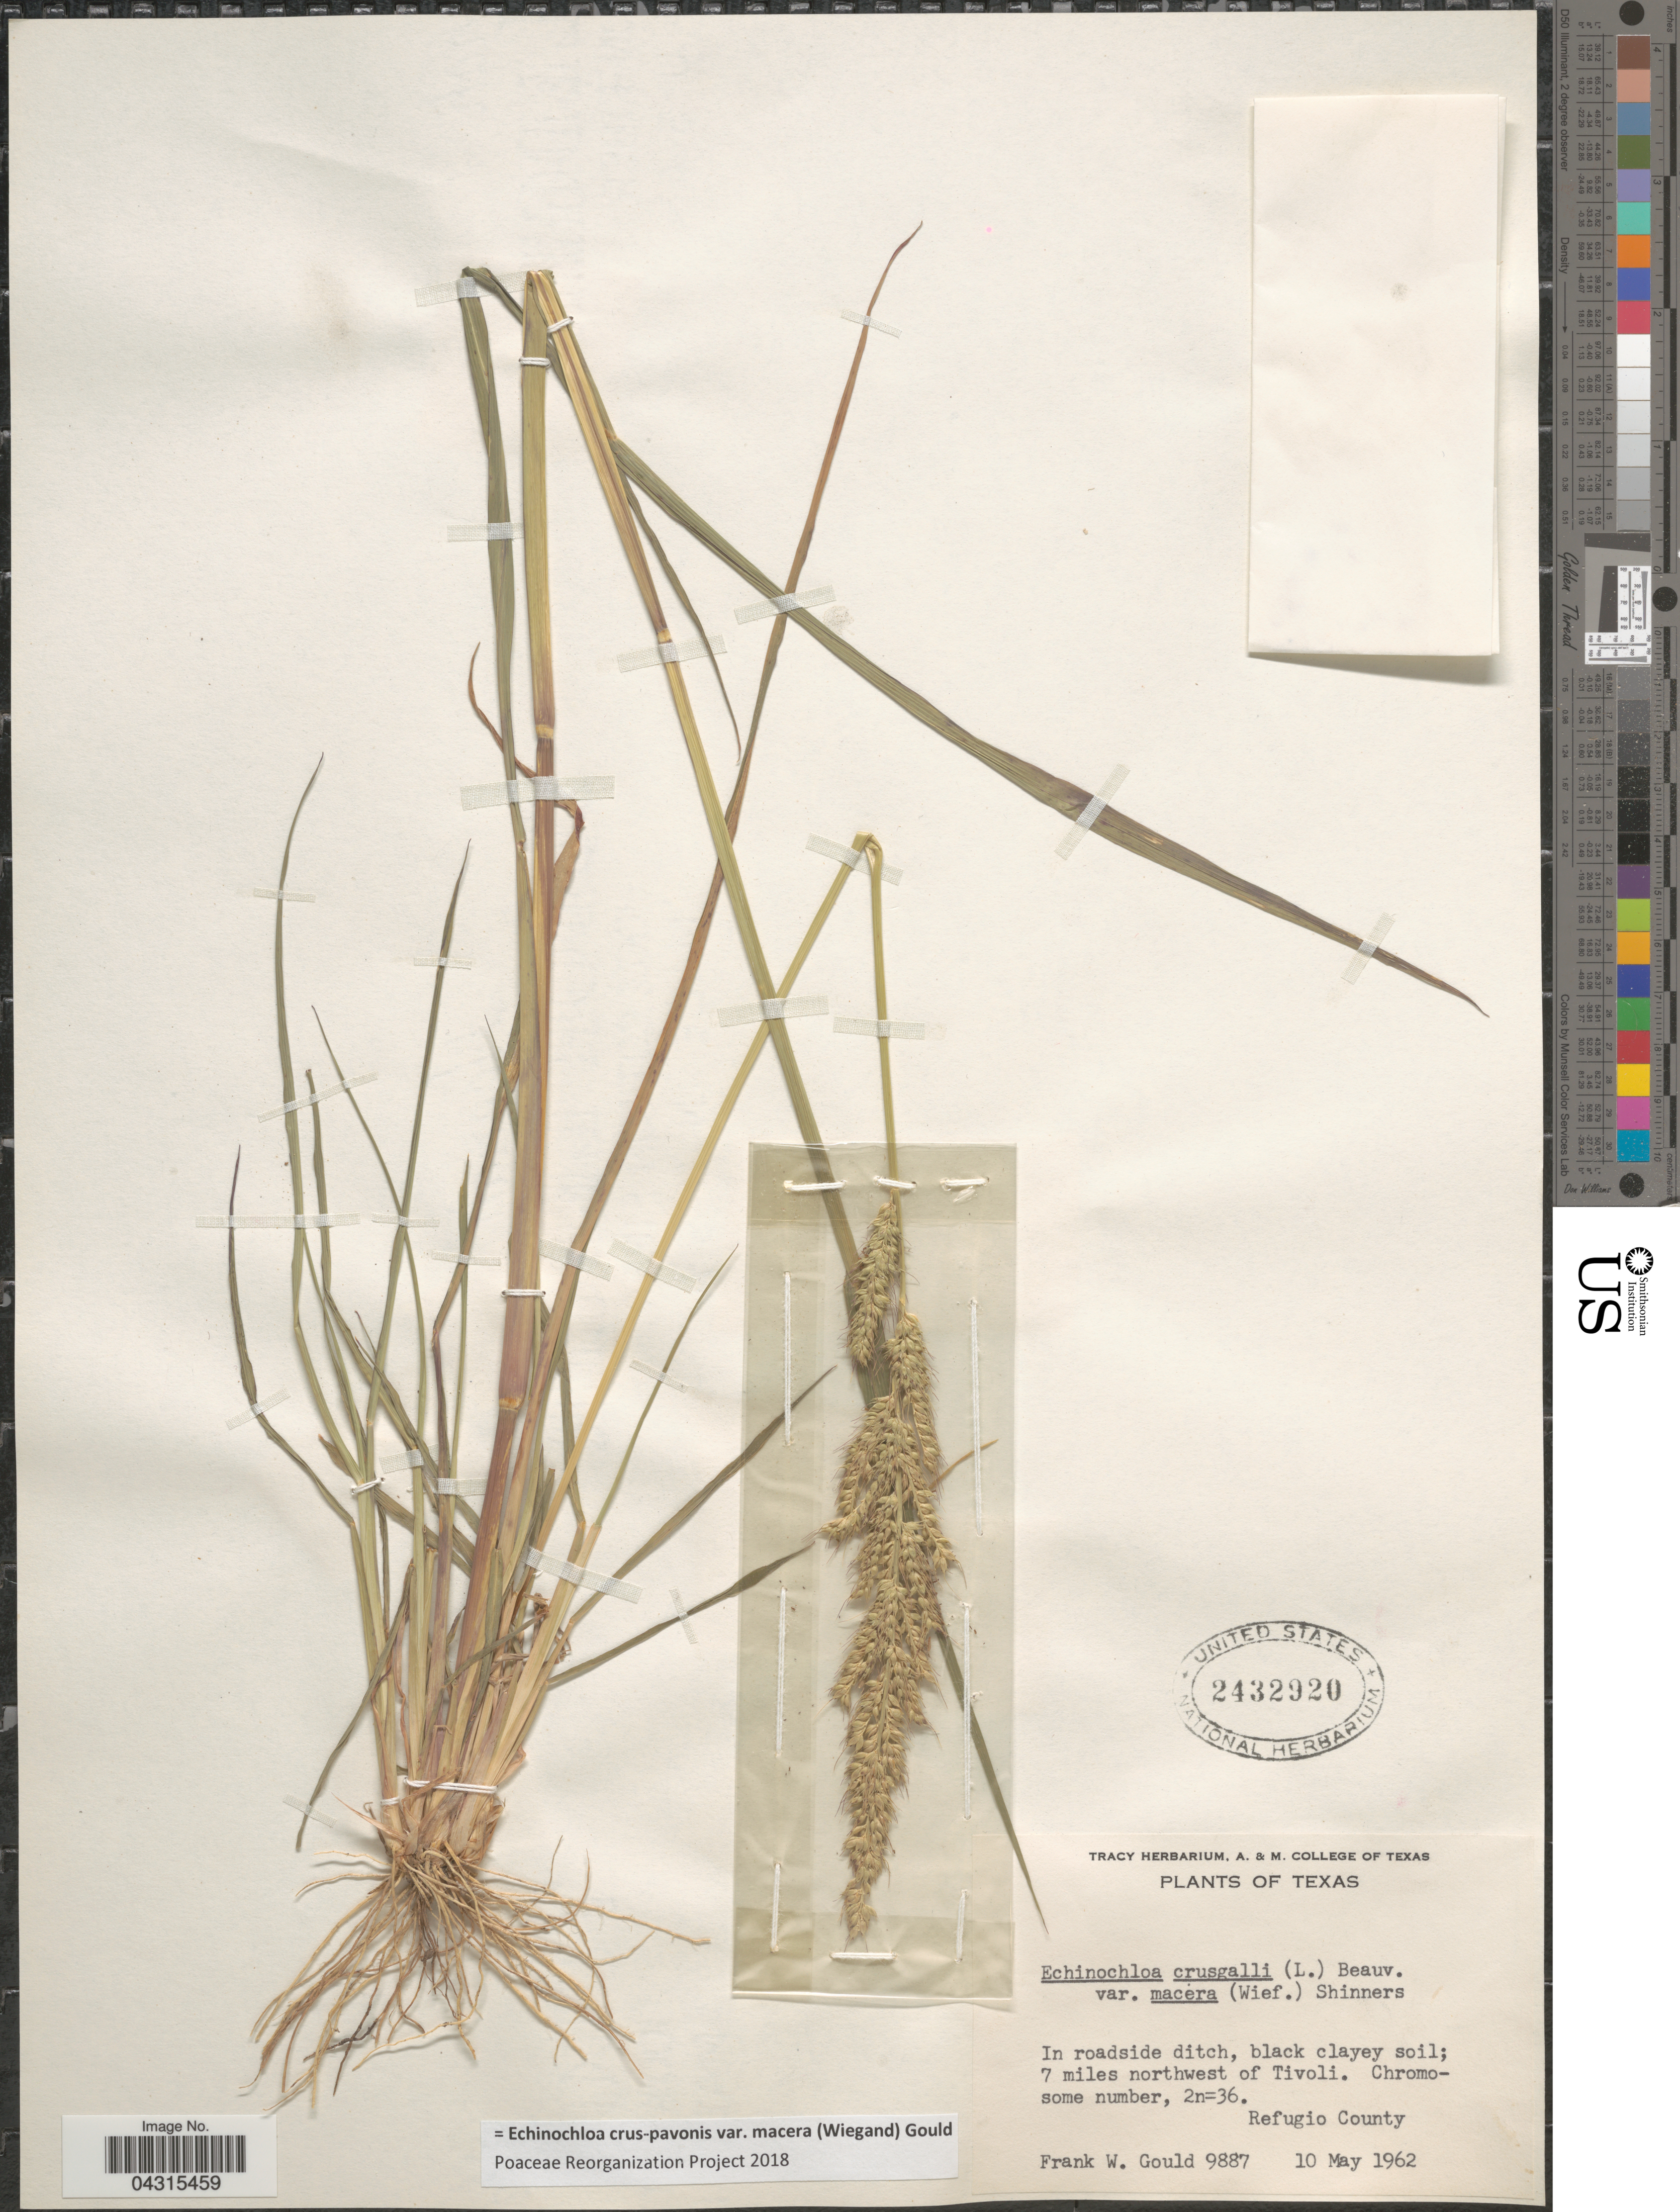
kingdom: Plantae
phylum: Tracheophyta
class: Liliopsida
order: Poales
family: Poaceae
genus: Echinochloa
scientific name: Echinochloa crus-pavonis var. macera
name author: (Wiegand) Gould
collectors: F. W. Gould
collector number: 9887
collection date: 1962-05-10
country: United States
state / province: Texas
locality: In roadside ditch, black clayey soil; 7 miles northwest of Tivoli. Refugio County.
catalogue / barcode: US 2432920